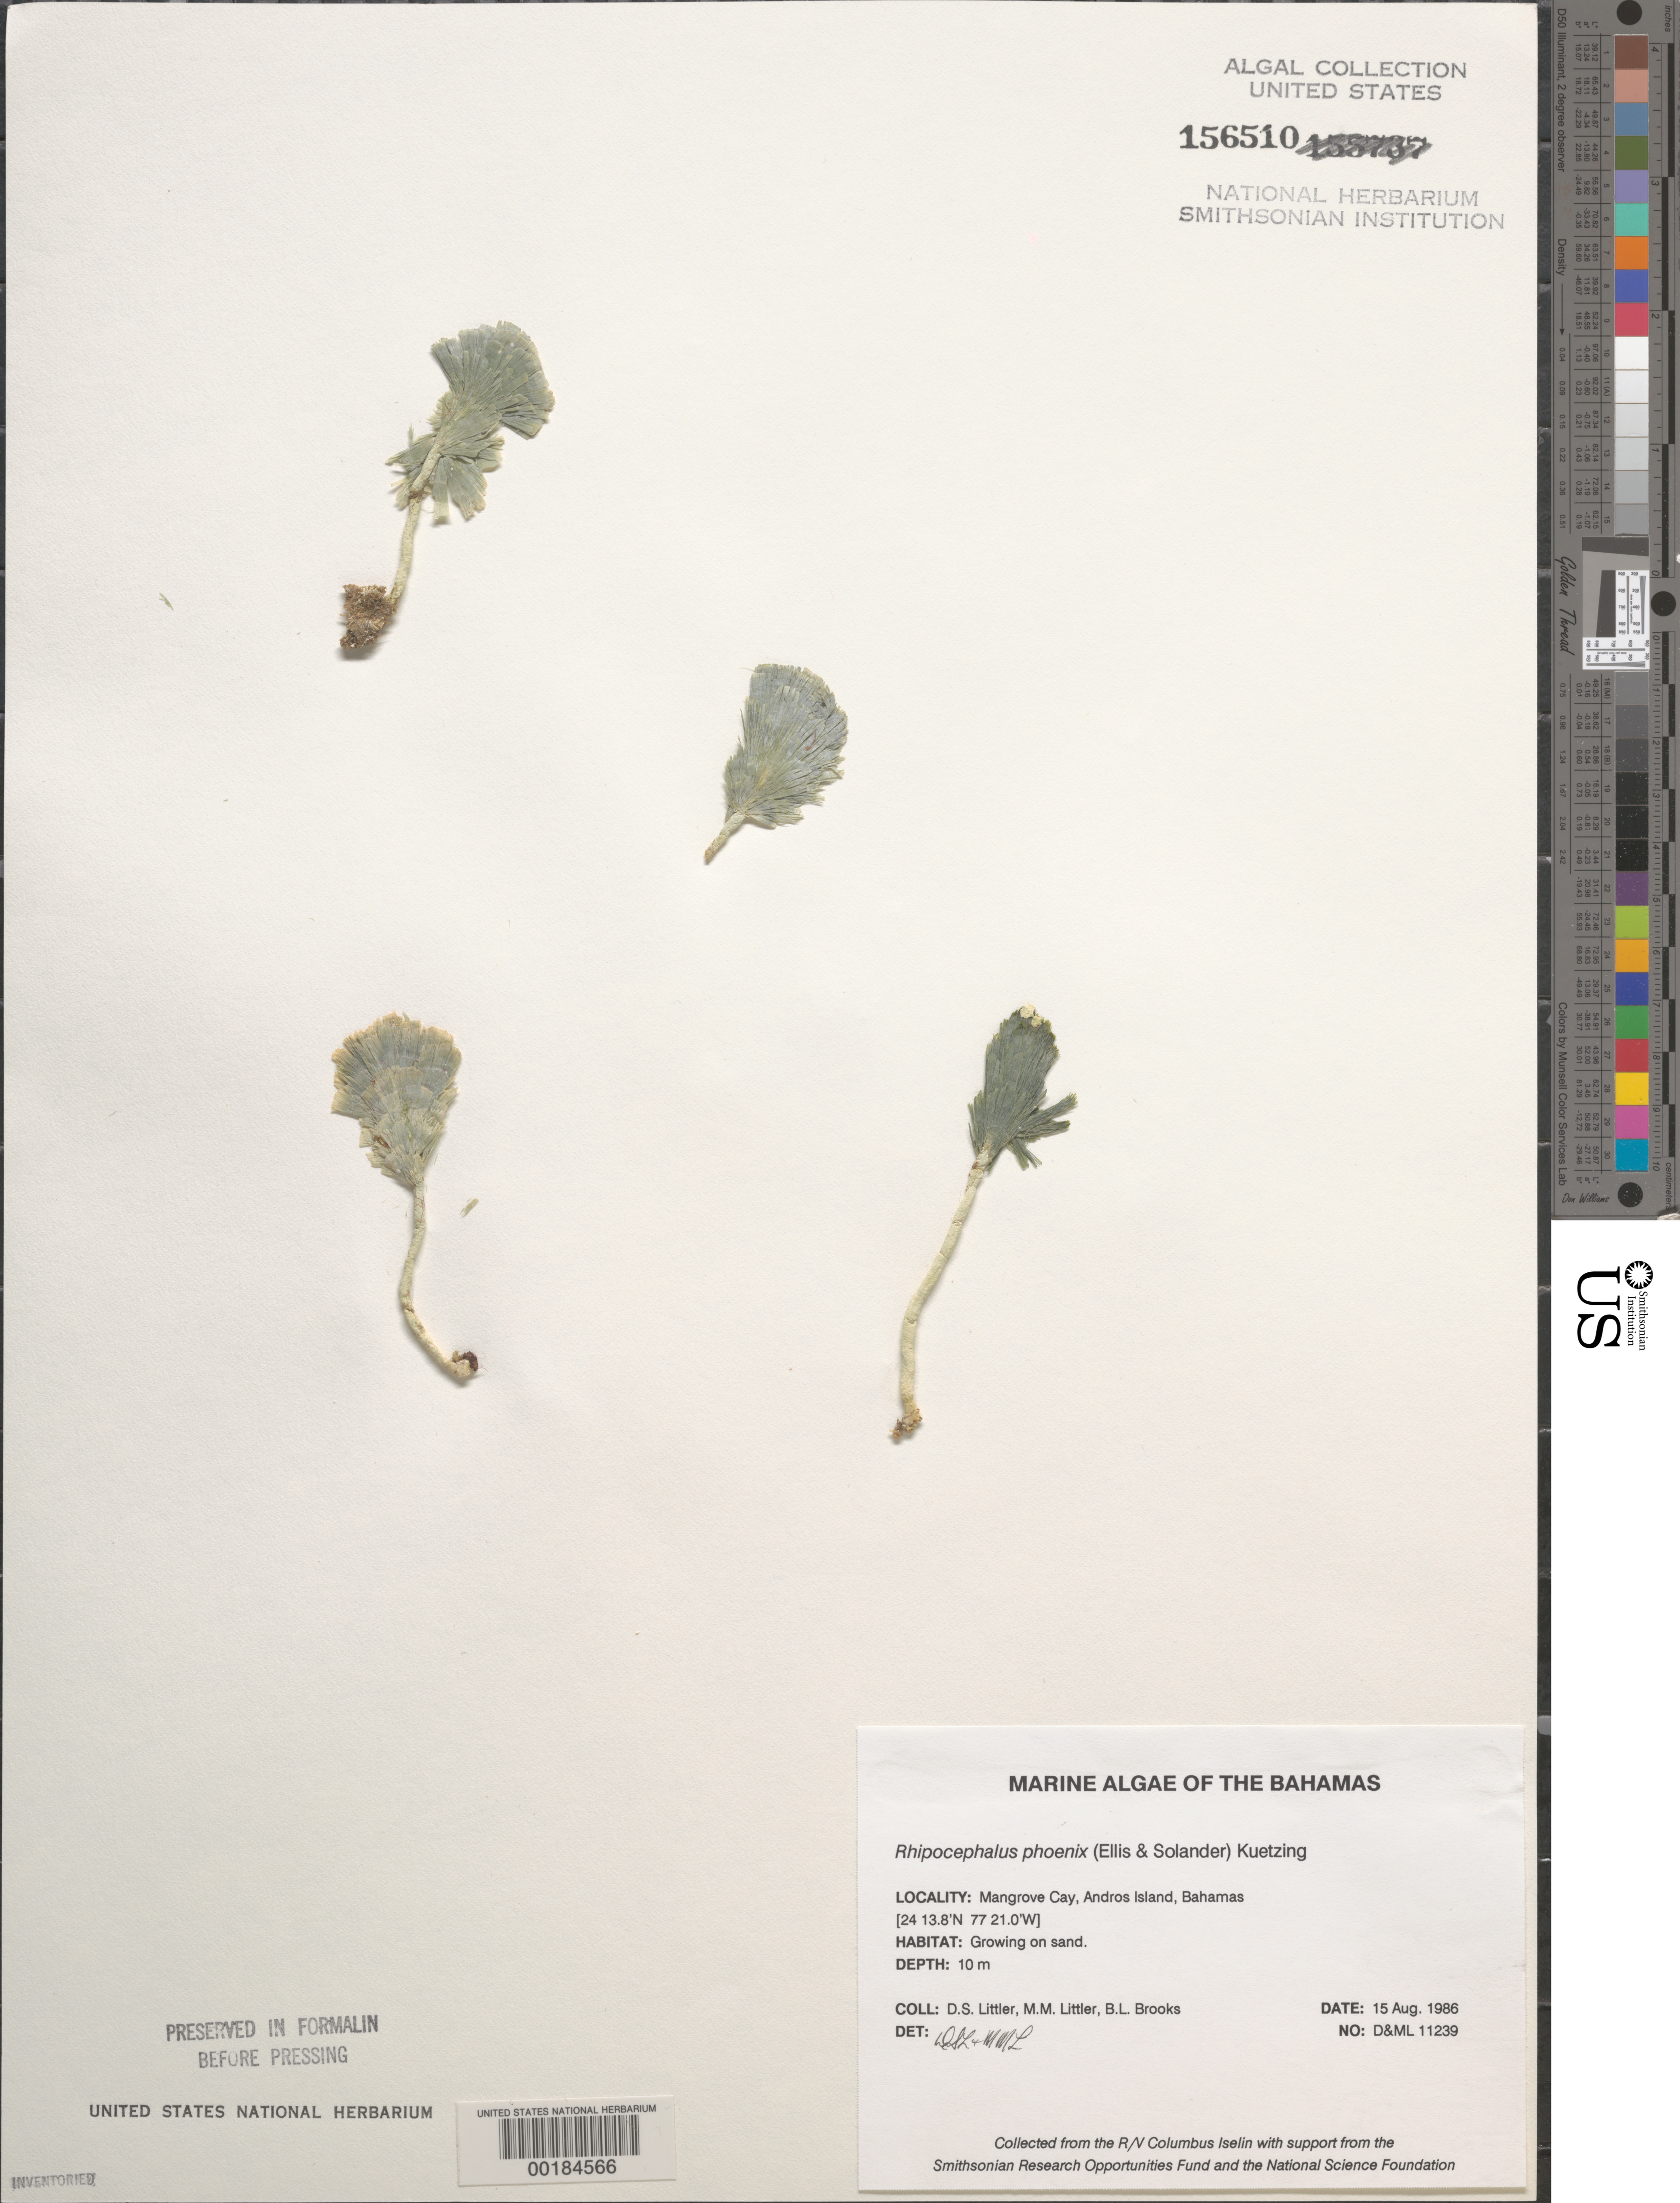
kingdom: Plantae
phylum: Chlorophyta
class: Ulvophyceae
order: Bryopsidales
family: Udoteaceae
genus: Rhipocephalus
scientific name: Rhipocephalus phoenix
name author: (J. Ellis & Sol.) Kütz.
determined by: Littler, D. S.; Littler, M. M.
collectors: D. S. Littler, M. M. Littler & B. Brooks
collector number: D&ML 11239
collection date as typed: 15 Aug 1986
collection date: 1986-08-15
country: Bahamas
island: Mangrove Cay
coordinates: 24 13.8' N, 77 21.0' W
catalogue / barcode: US 156510